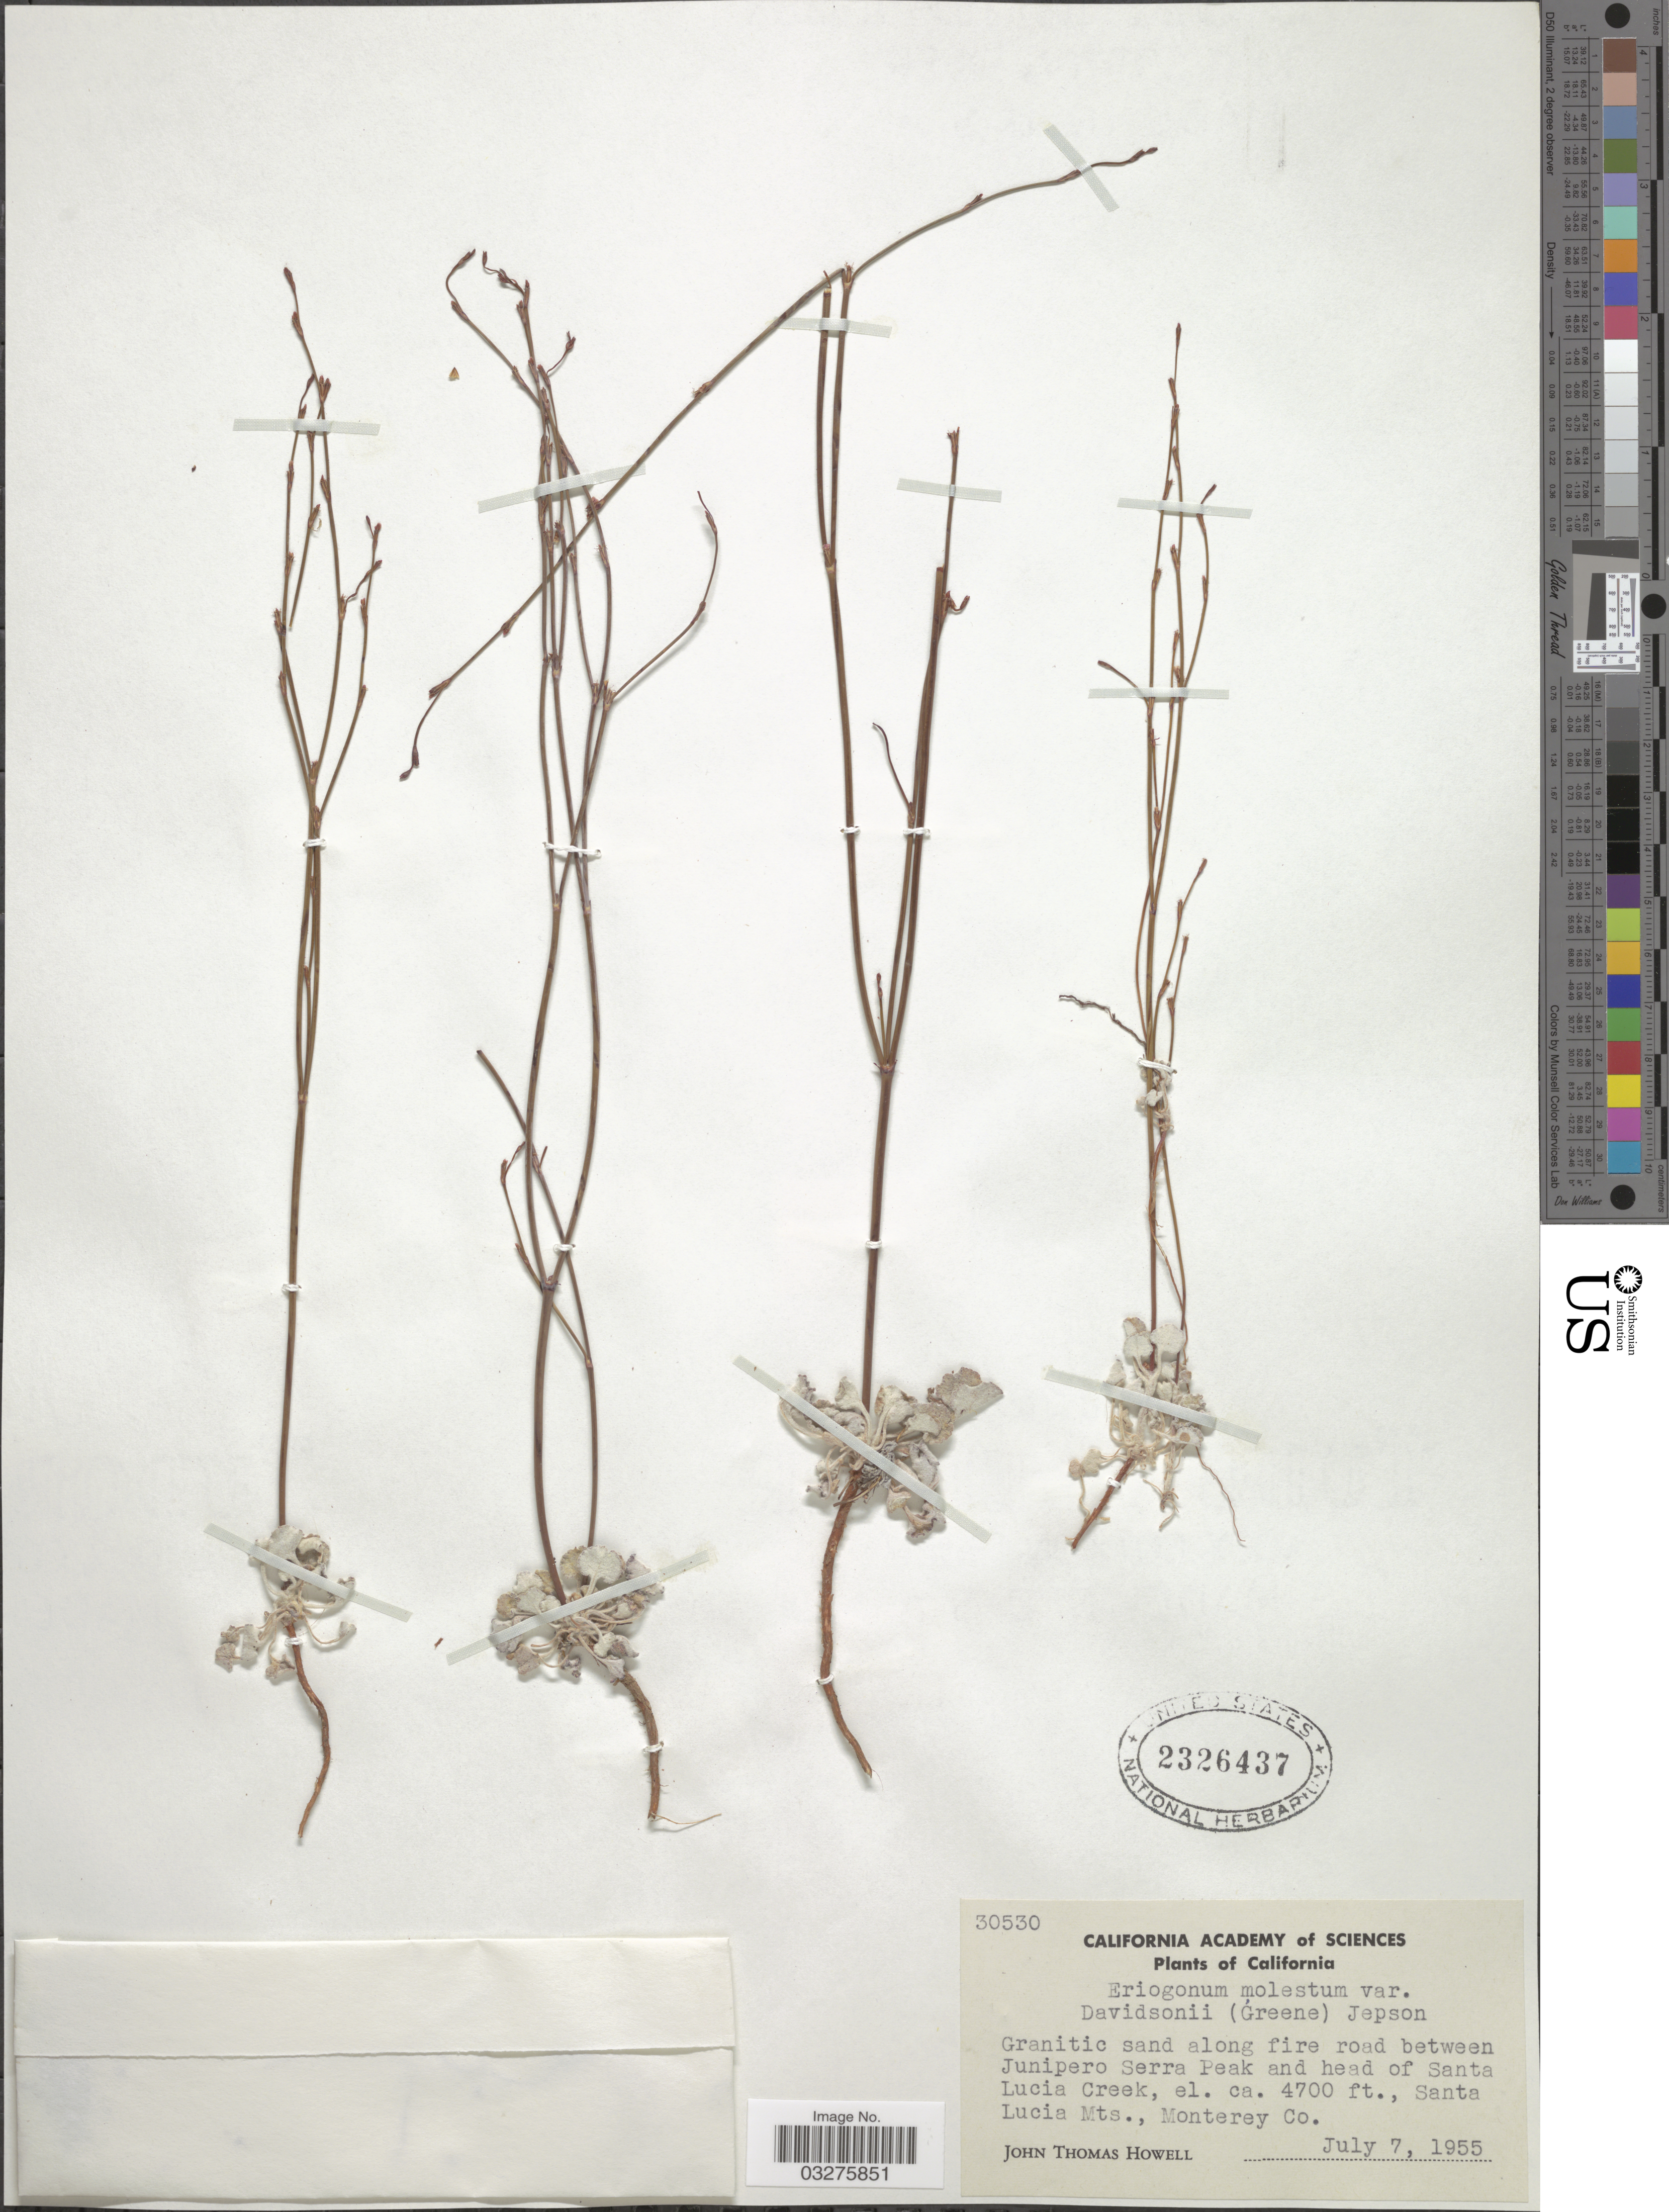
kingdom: Plantae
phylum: Tracheophyta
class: Magnoliopsida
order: Caryophyllales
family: Polygonaceae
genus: Eriogonum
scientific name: Eriogonum davidsonii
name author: Greene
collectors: J. T. Howell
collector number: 30530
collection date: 1955-07-07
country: United States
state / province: California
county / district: Monterey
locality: Along fire road between Junipero Serra Peak and head of Santa Lucia Creek, Santa Lucia Mts., Monterey Co.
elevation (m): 1433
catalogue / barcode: US 2326437